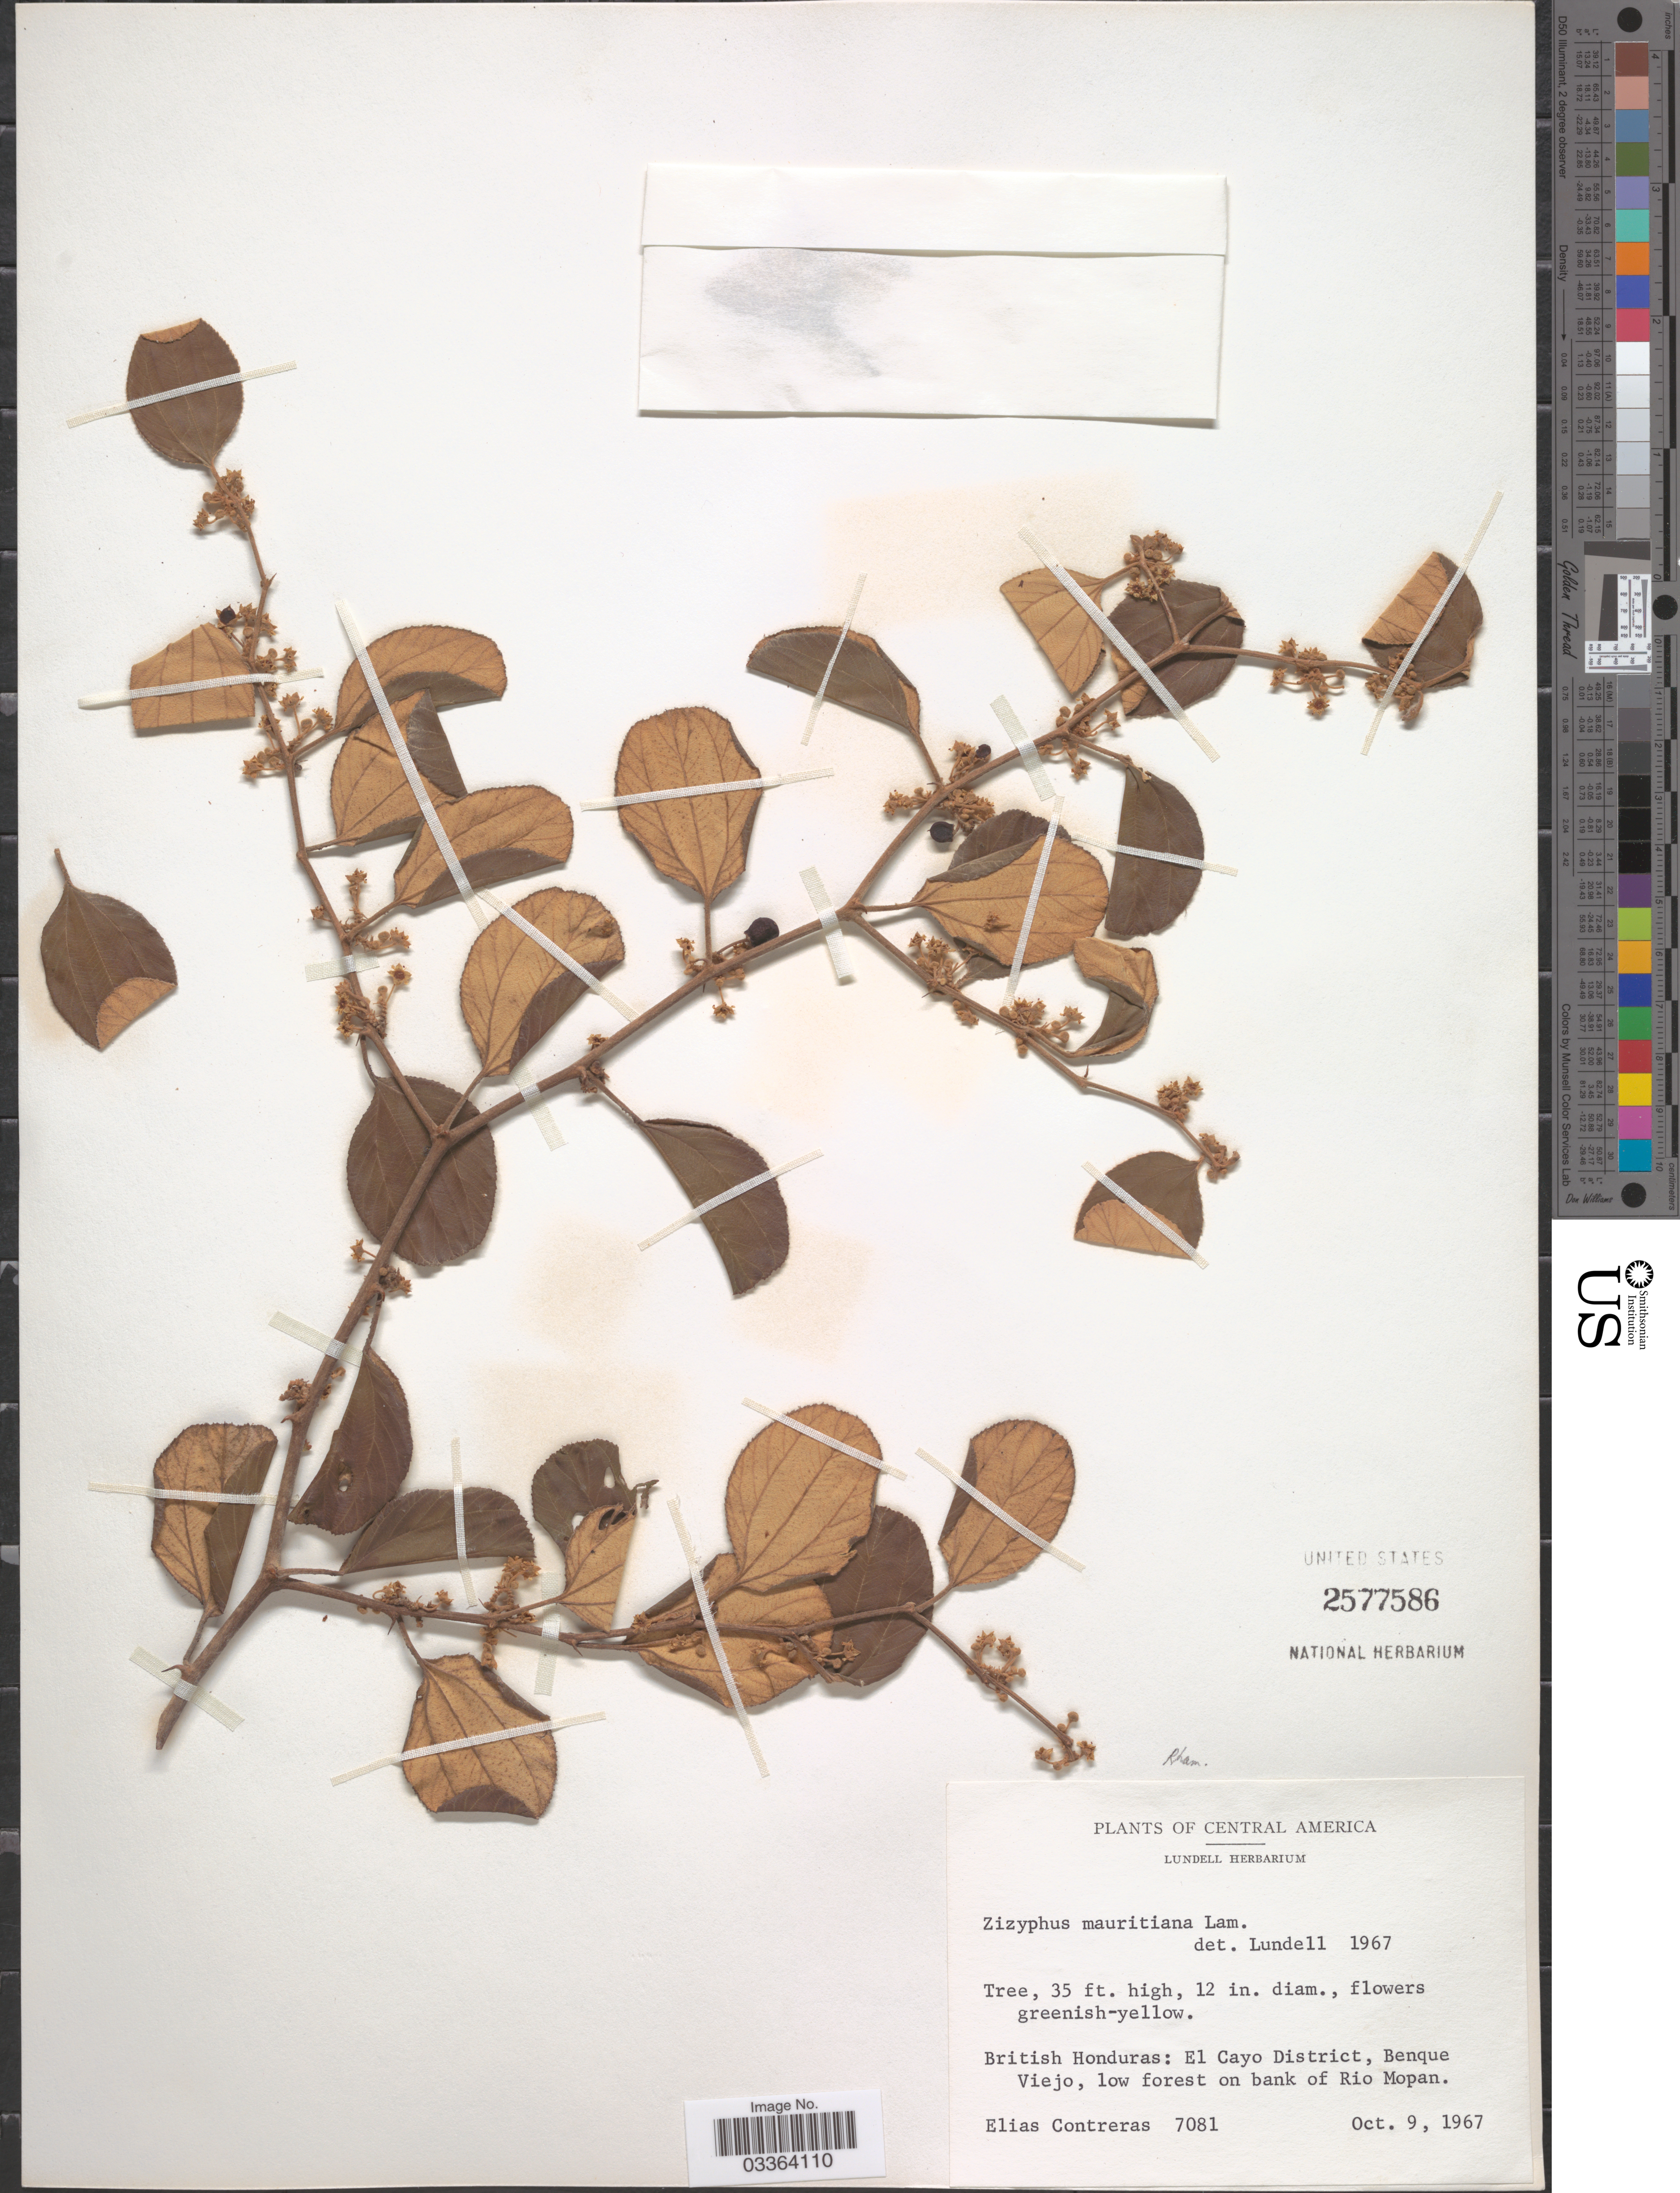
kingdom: Plantae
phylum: Tracheophyta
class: Magnoliopsida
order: Rosales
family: Rhamnaceae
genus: Ziziphus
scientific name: Ziziphus mauritiana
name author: Lam.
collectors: E. Contreras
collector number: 7081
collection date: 1967-10-09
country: Belize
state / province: Cayo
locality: British Honduras: El Cayo District, Benque Viejo, low forest on bank of Rio Mopan.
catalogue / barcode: US 2577586